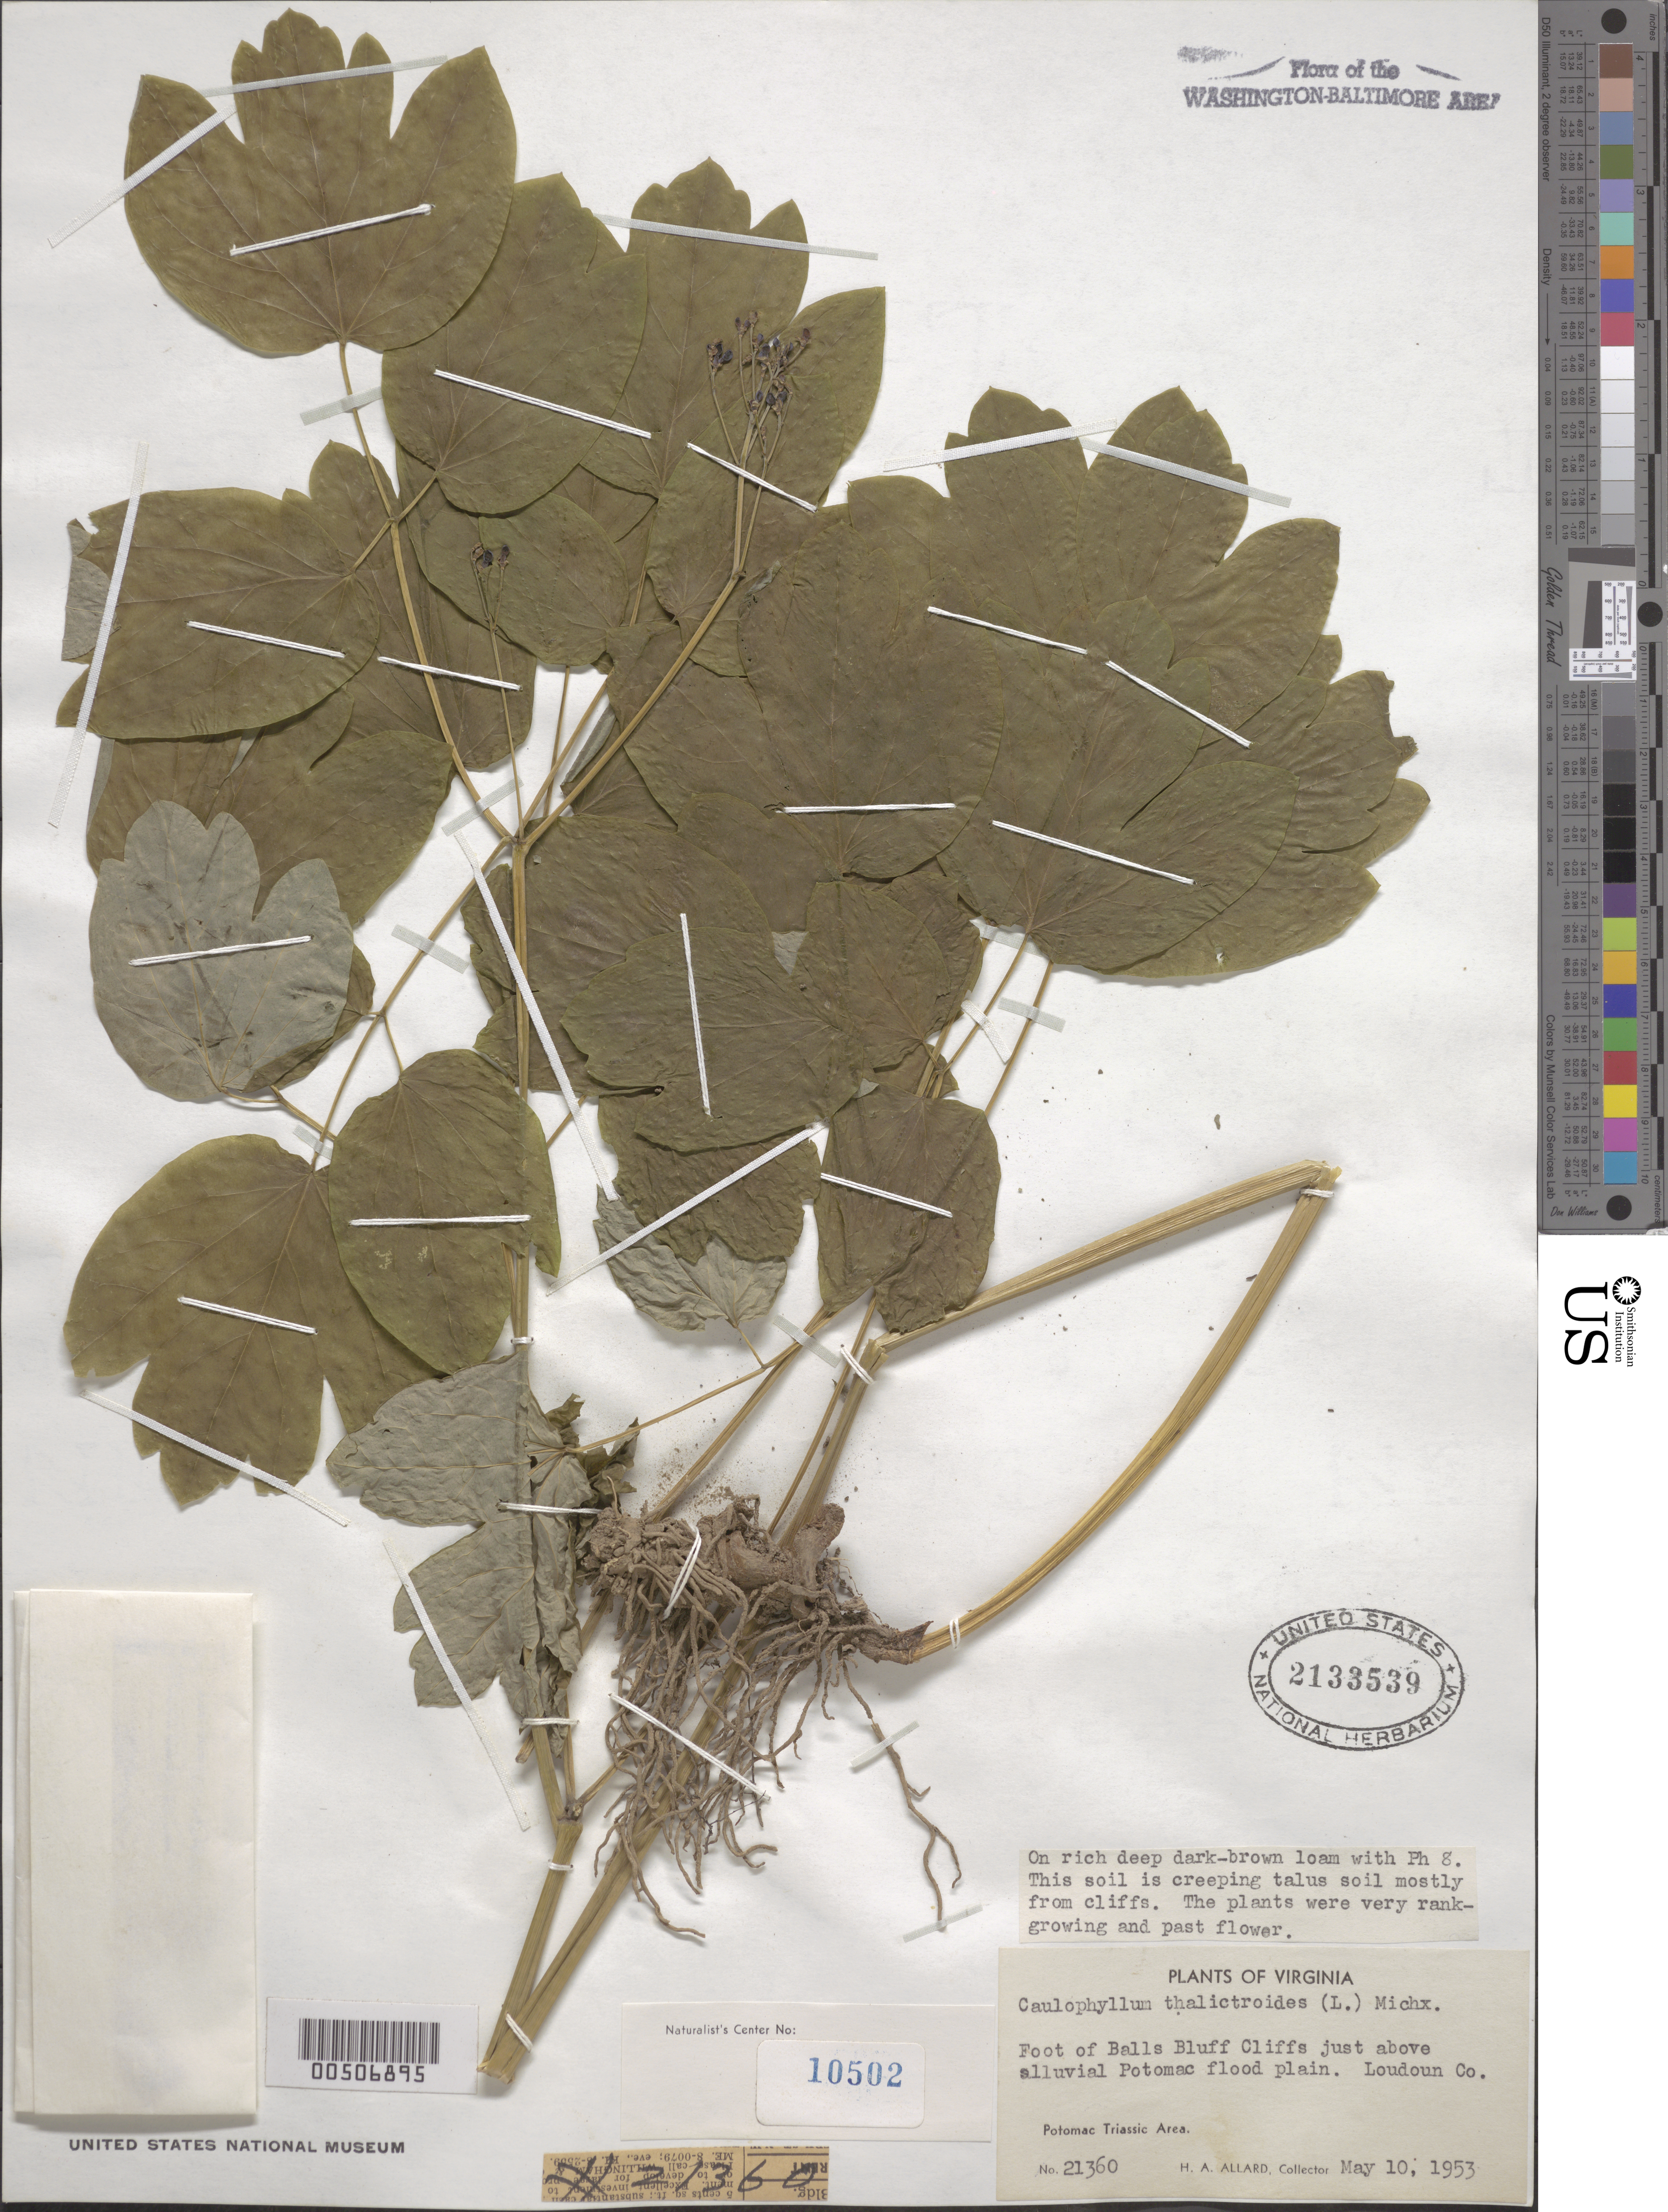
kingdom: Plantae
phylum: Tracheophyta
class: Magnoliopsida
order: Ranunculales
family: Berberidaceae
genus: Caulophyllum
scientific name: Caulophyllum thalictroides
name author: (L.) Michx.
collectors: H. A. Allard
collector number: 21360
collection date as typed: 10 May 1953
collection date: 1953-05-10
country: United States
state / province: Virginia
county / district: Loudoun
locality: Balls Bluff cliffs, just above alluvial Potomac flood plain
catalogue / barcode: US 2133539